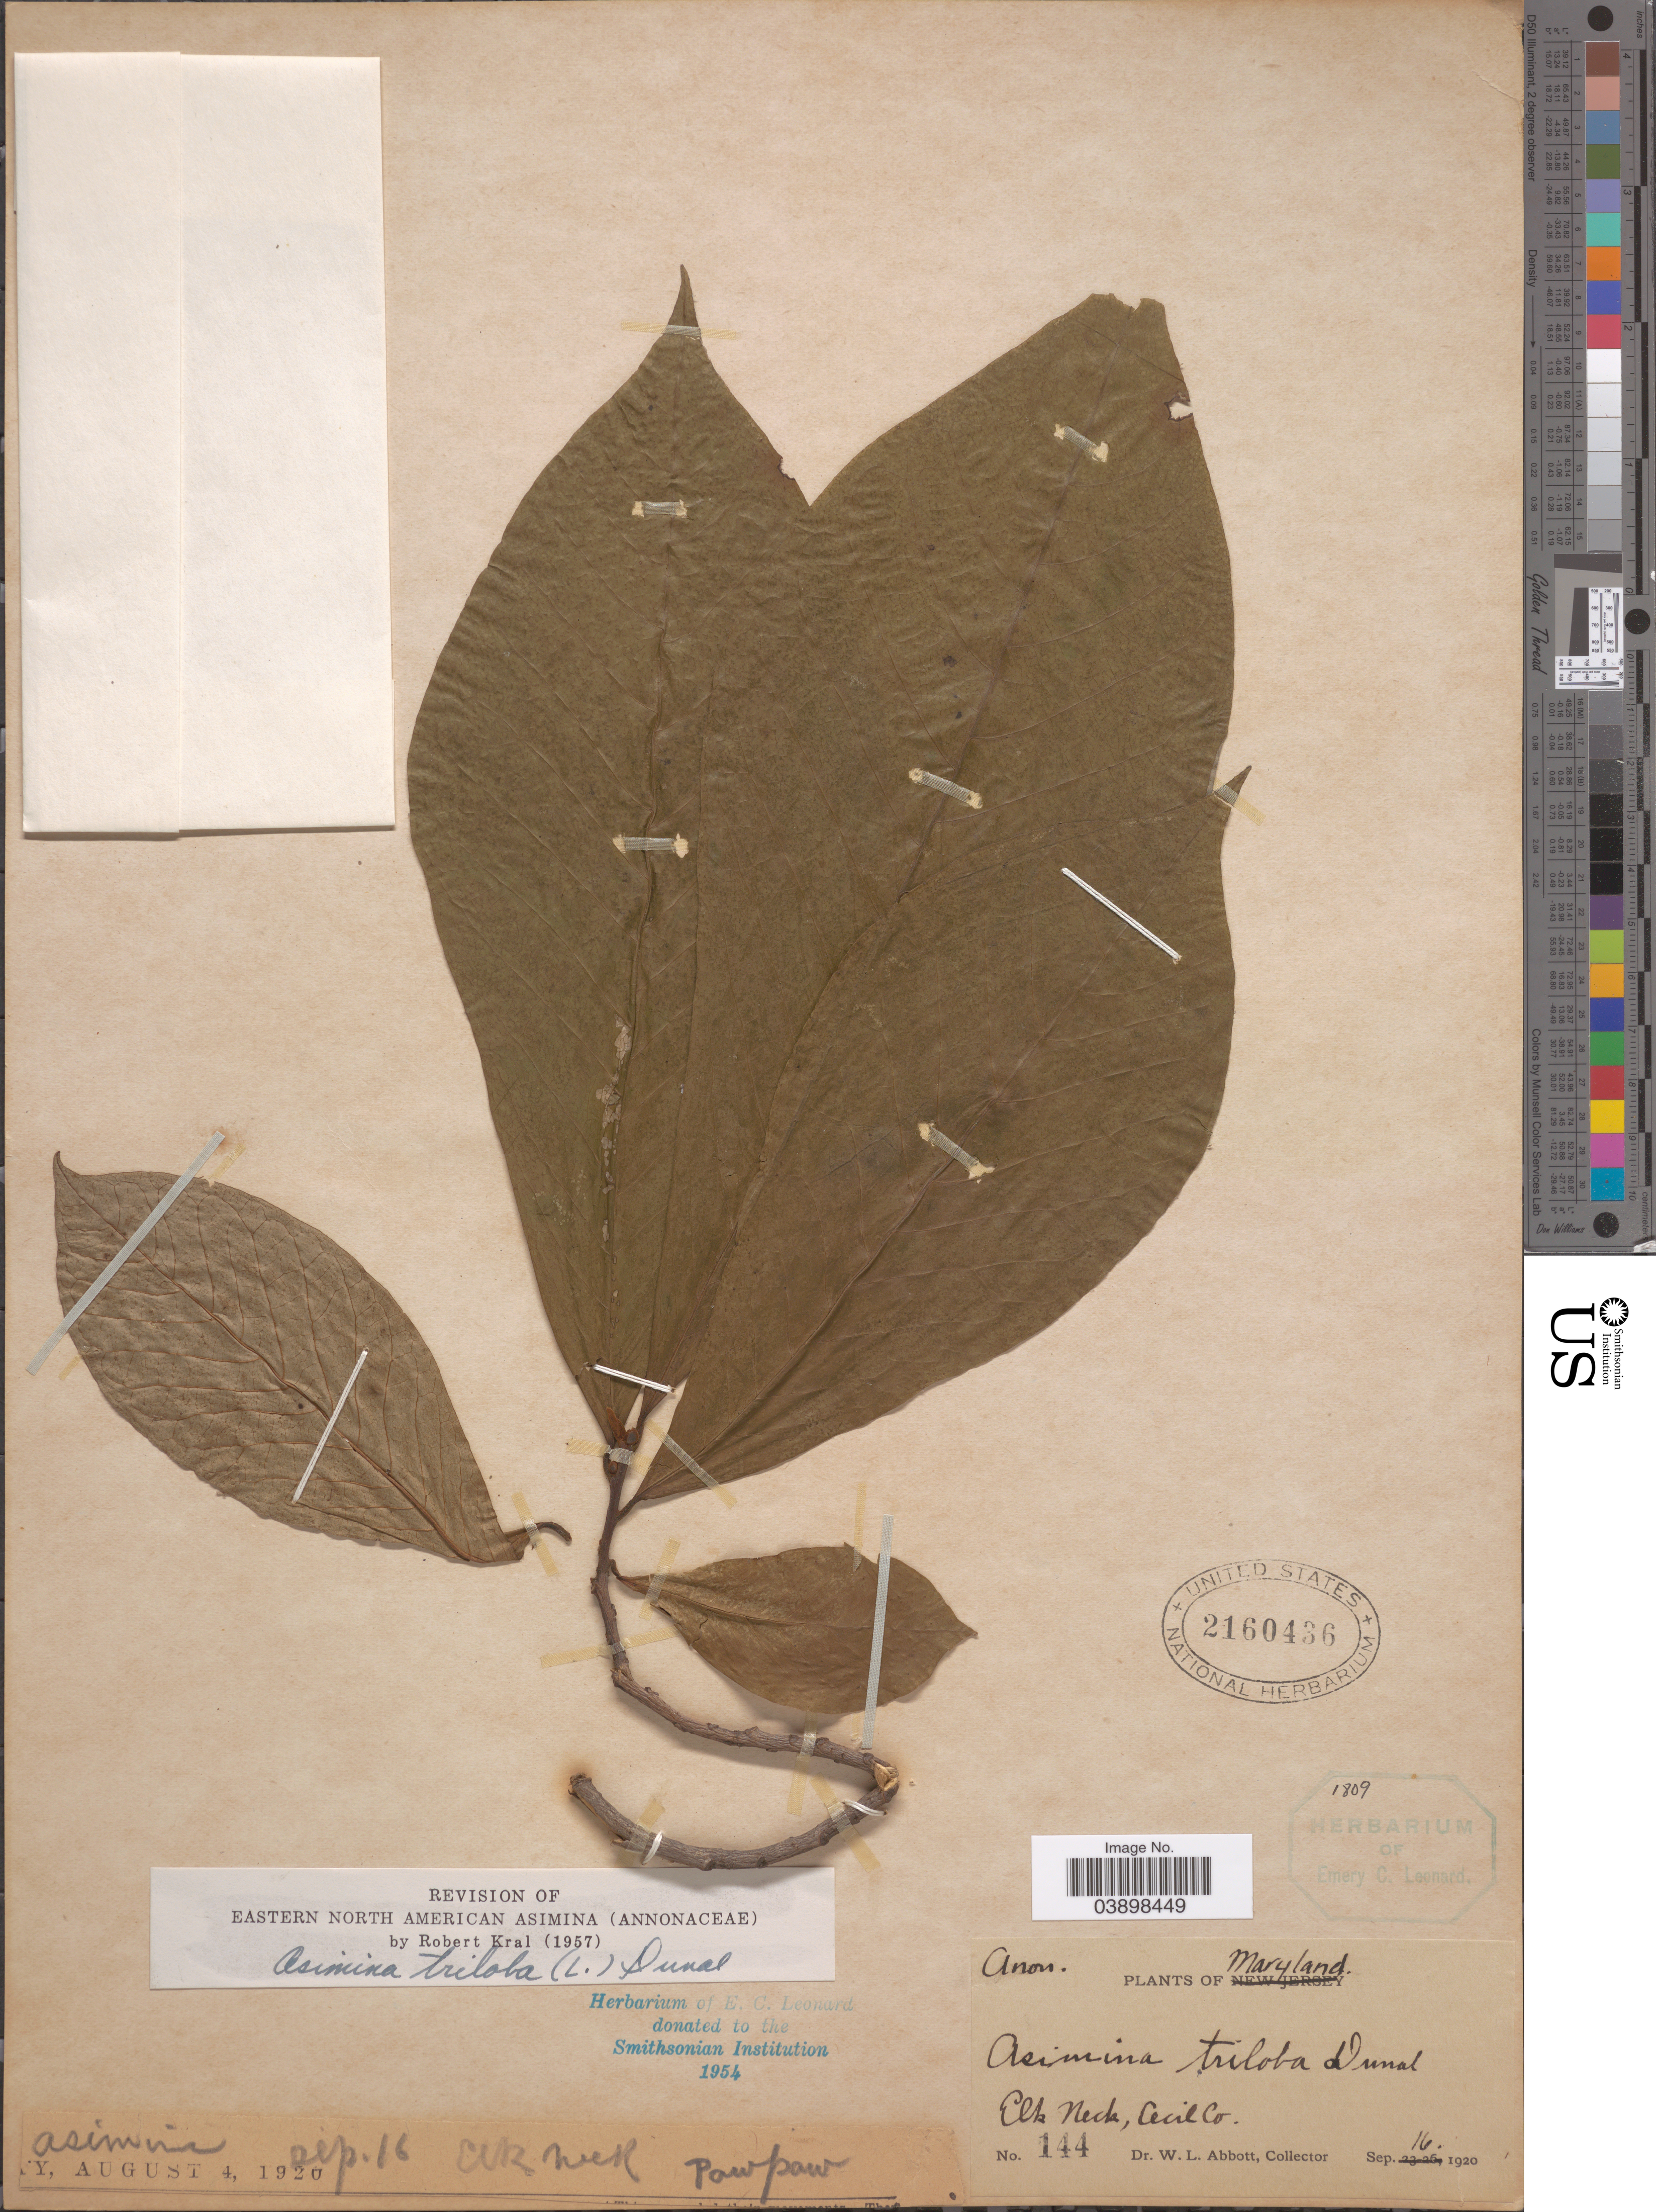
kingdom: Plantae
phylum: Tracheophyta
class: Magnoliopsida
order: Magnoliales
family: Annonaceae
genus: Asimina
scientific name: Asimina triloba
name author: (L.) Dunal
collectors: W. L. Abbott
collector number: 144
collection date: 1920-09-16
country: United States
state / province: Maryland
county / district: Cecil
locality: Elk Neck, Cecil Co.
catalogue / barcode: US 2160436